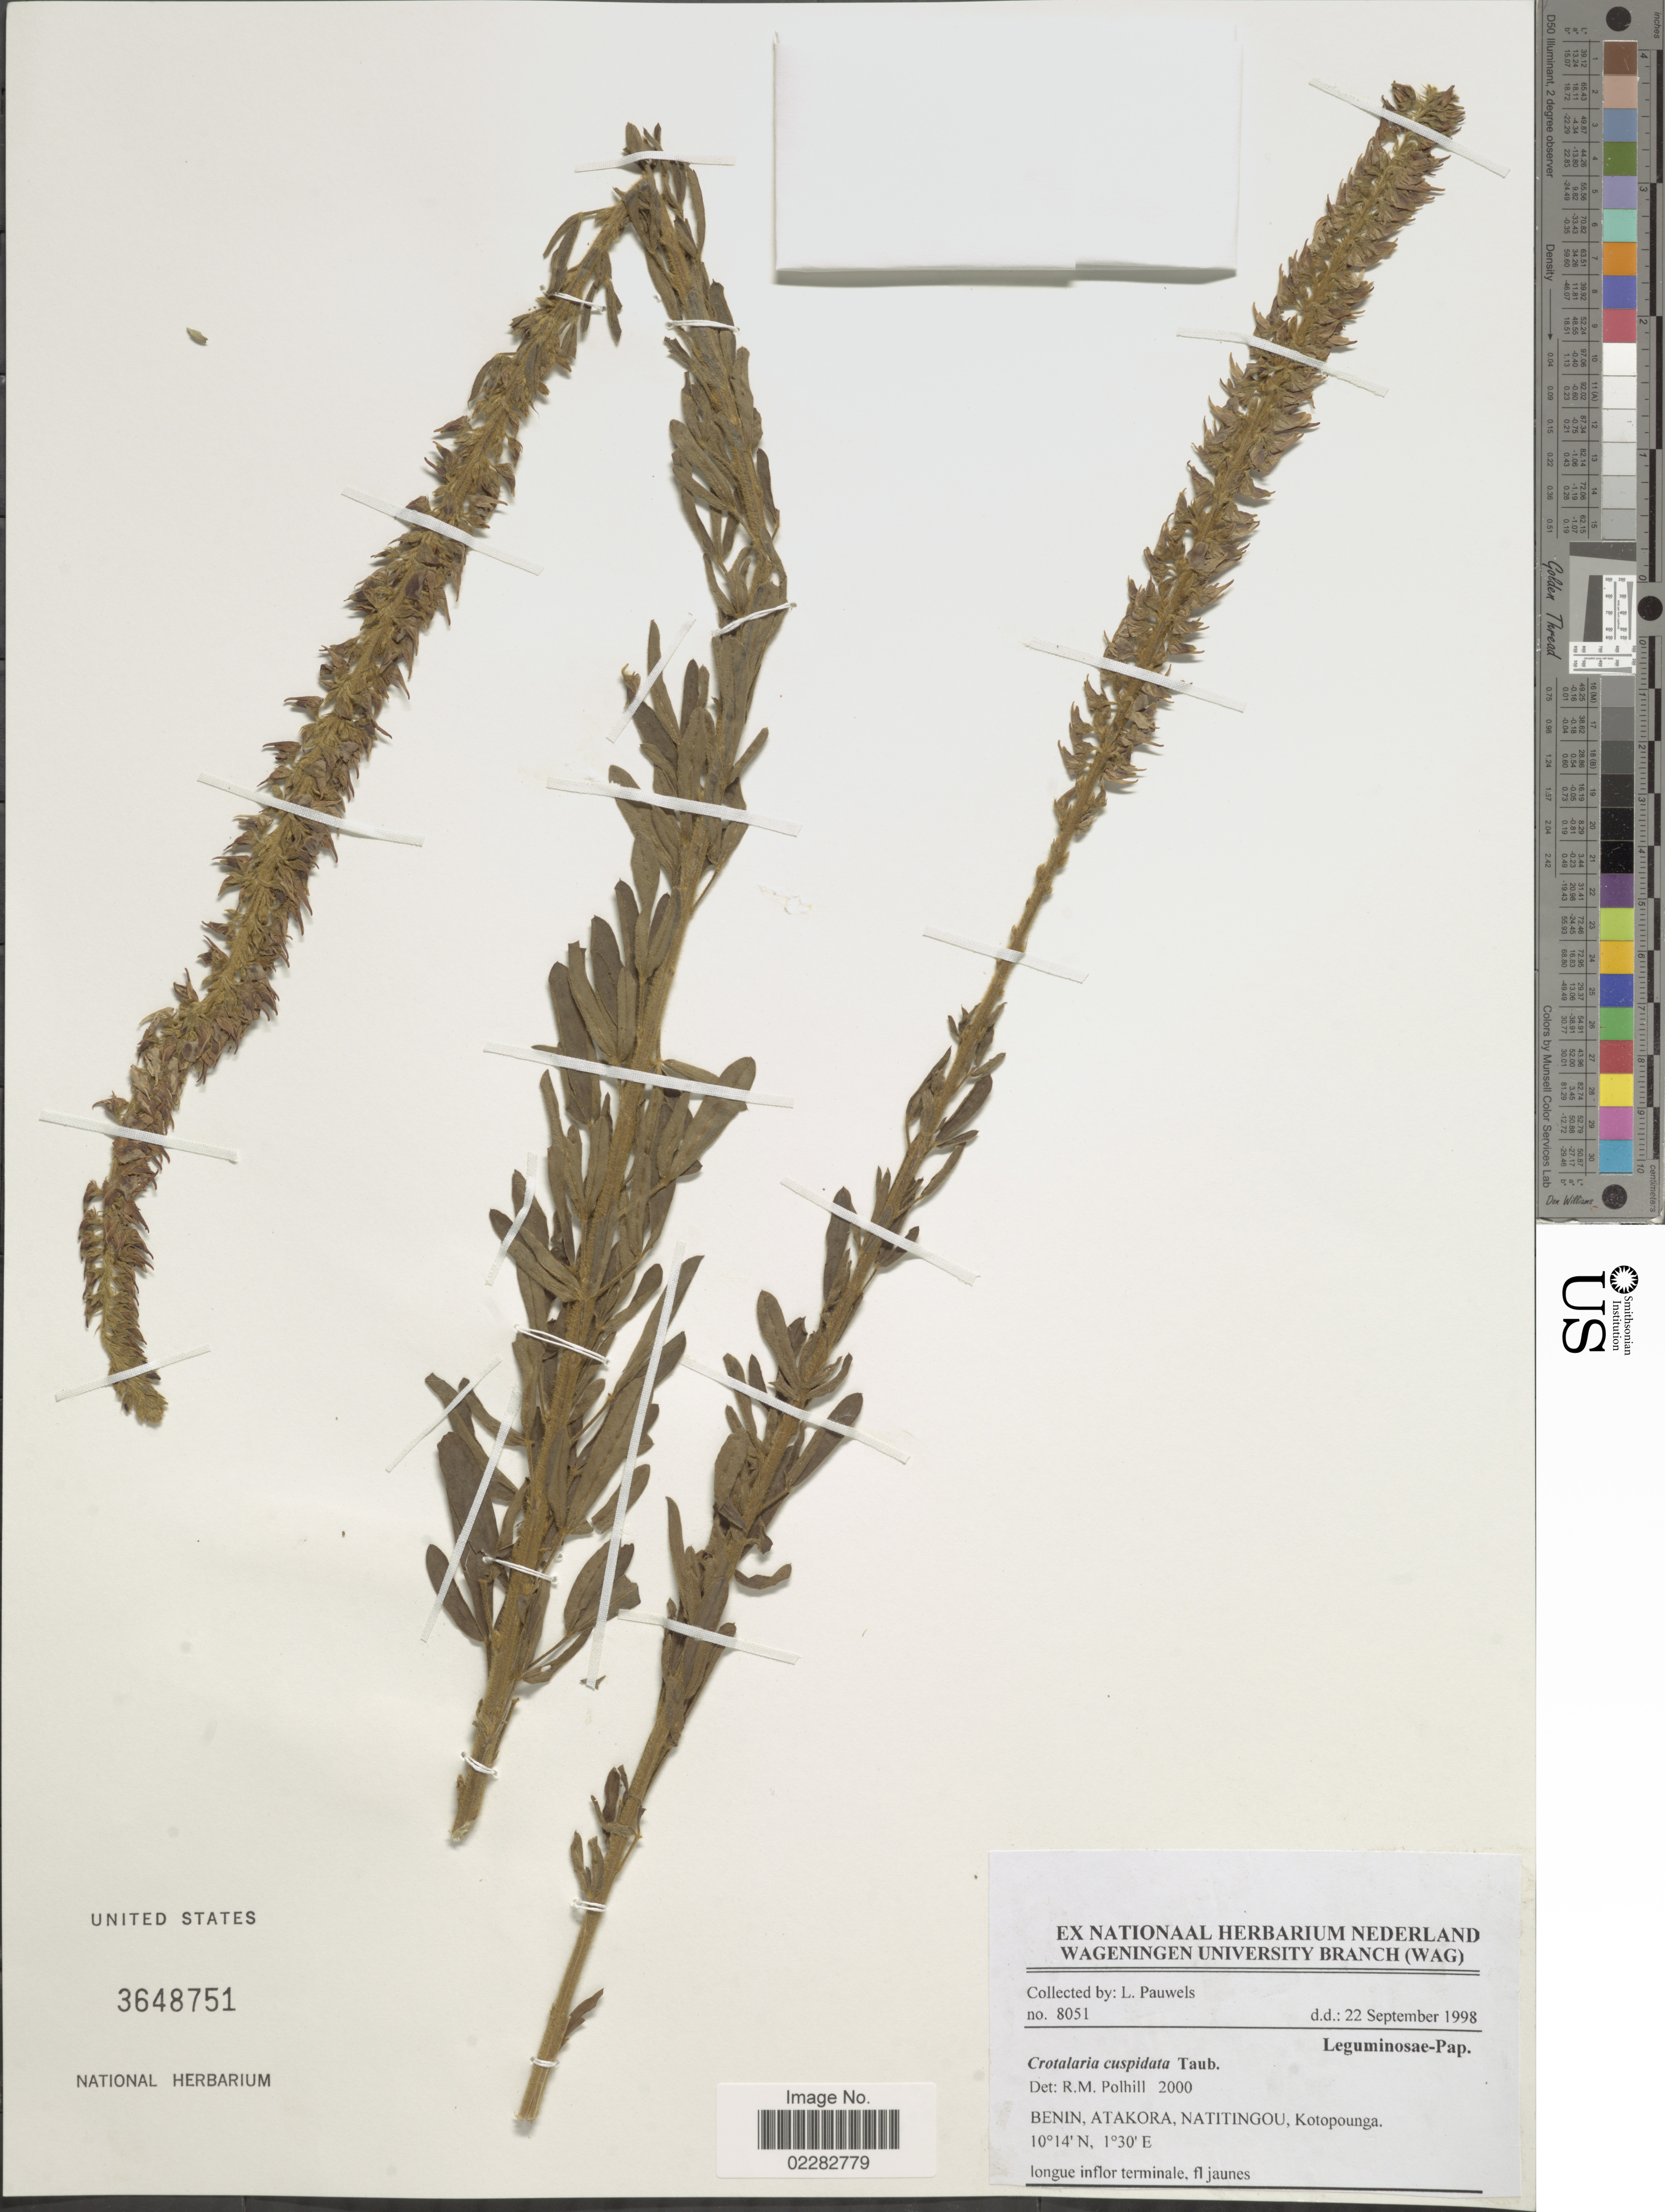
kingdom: Plantae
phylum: Tracheophyta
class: Magnoliopsida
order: Fabales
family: Fabaceae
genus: Crotalaria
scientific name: Crotalaria cuspidata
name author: Taub.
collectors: L. Pauwels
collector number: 8051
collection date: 1998-09-22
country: Benin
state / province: Atakora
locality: Natitingou, Kotopounga.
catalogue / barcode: US 3648751